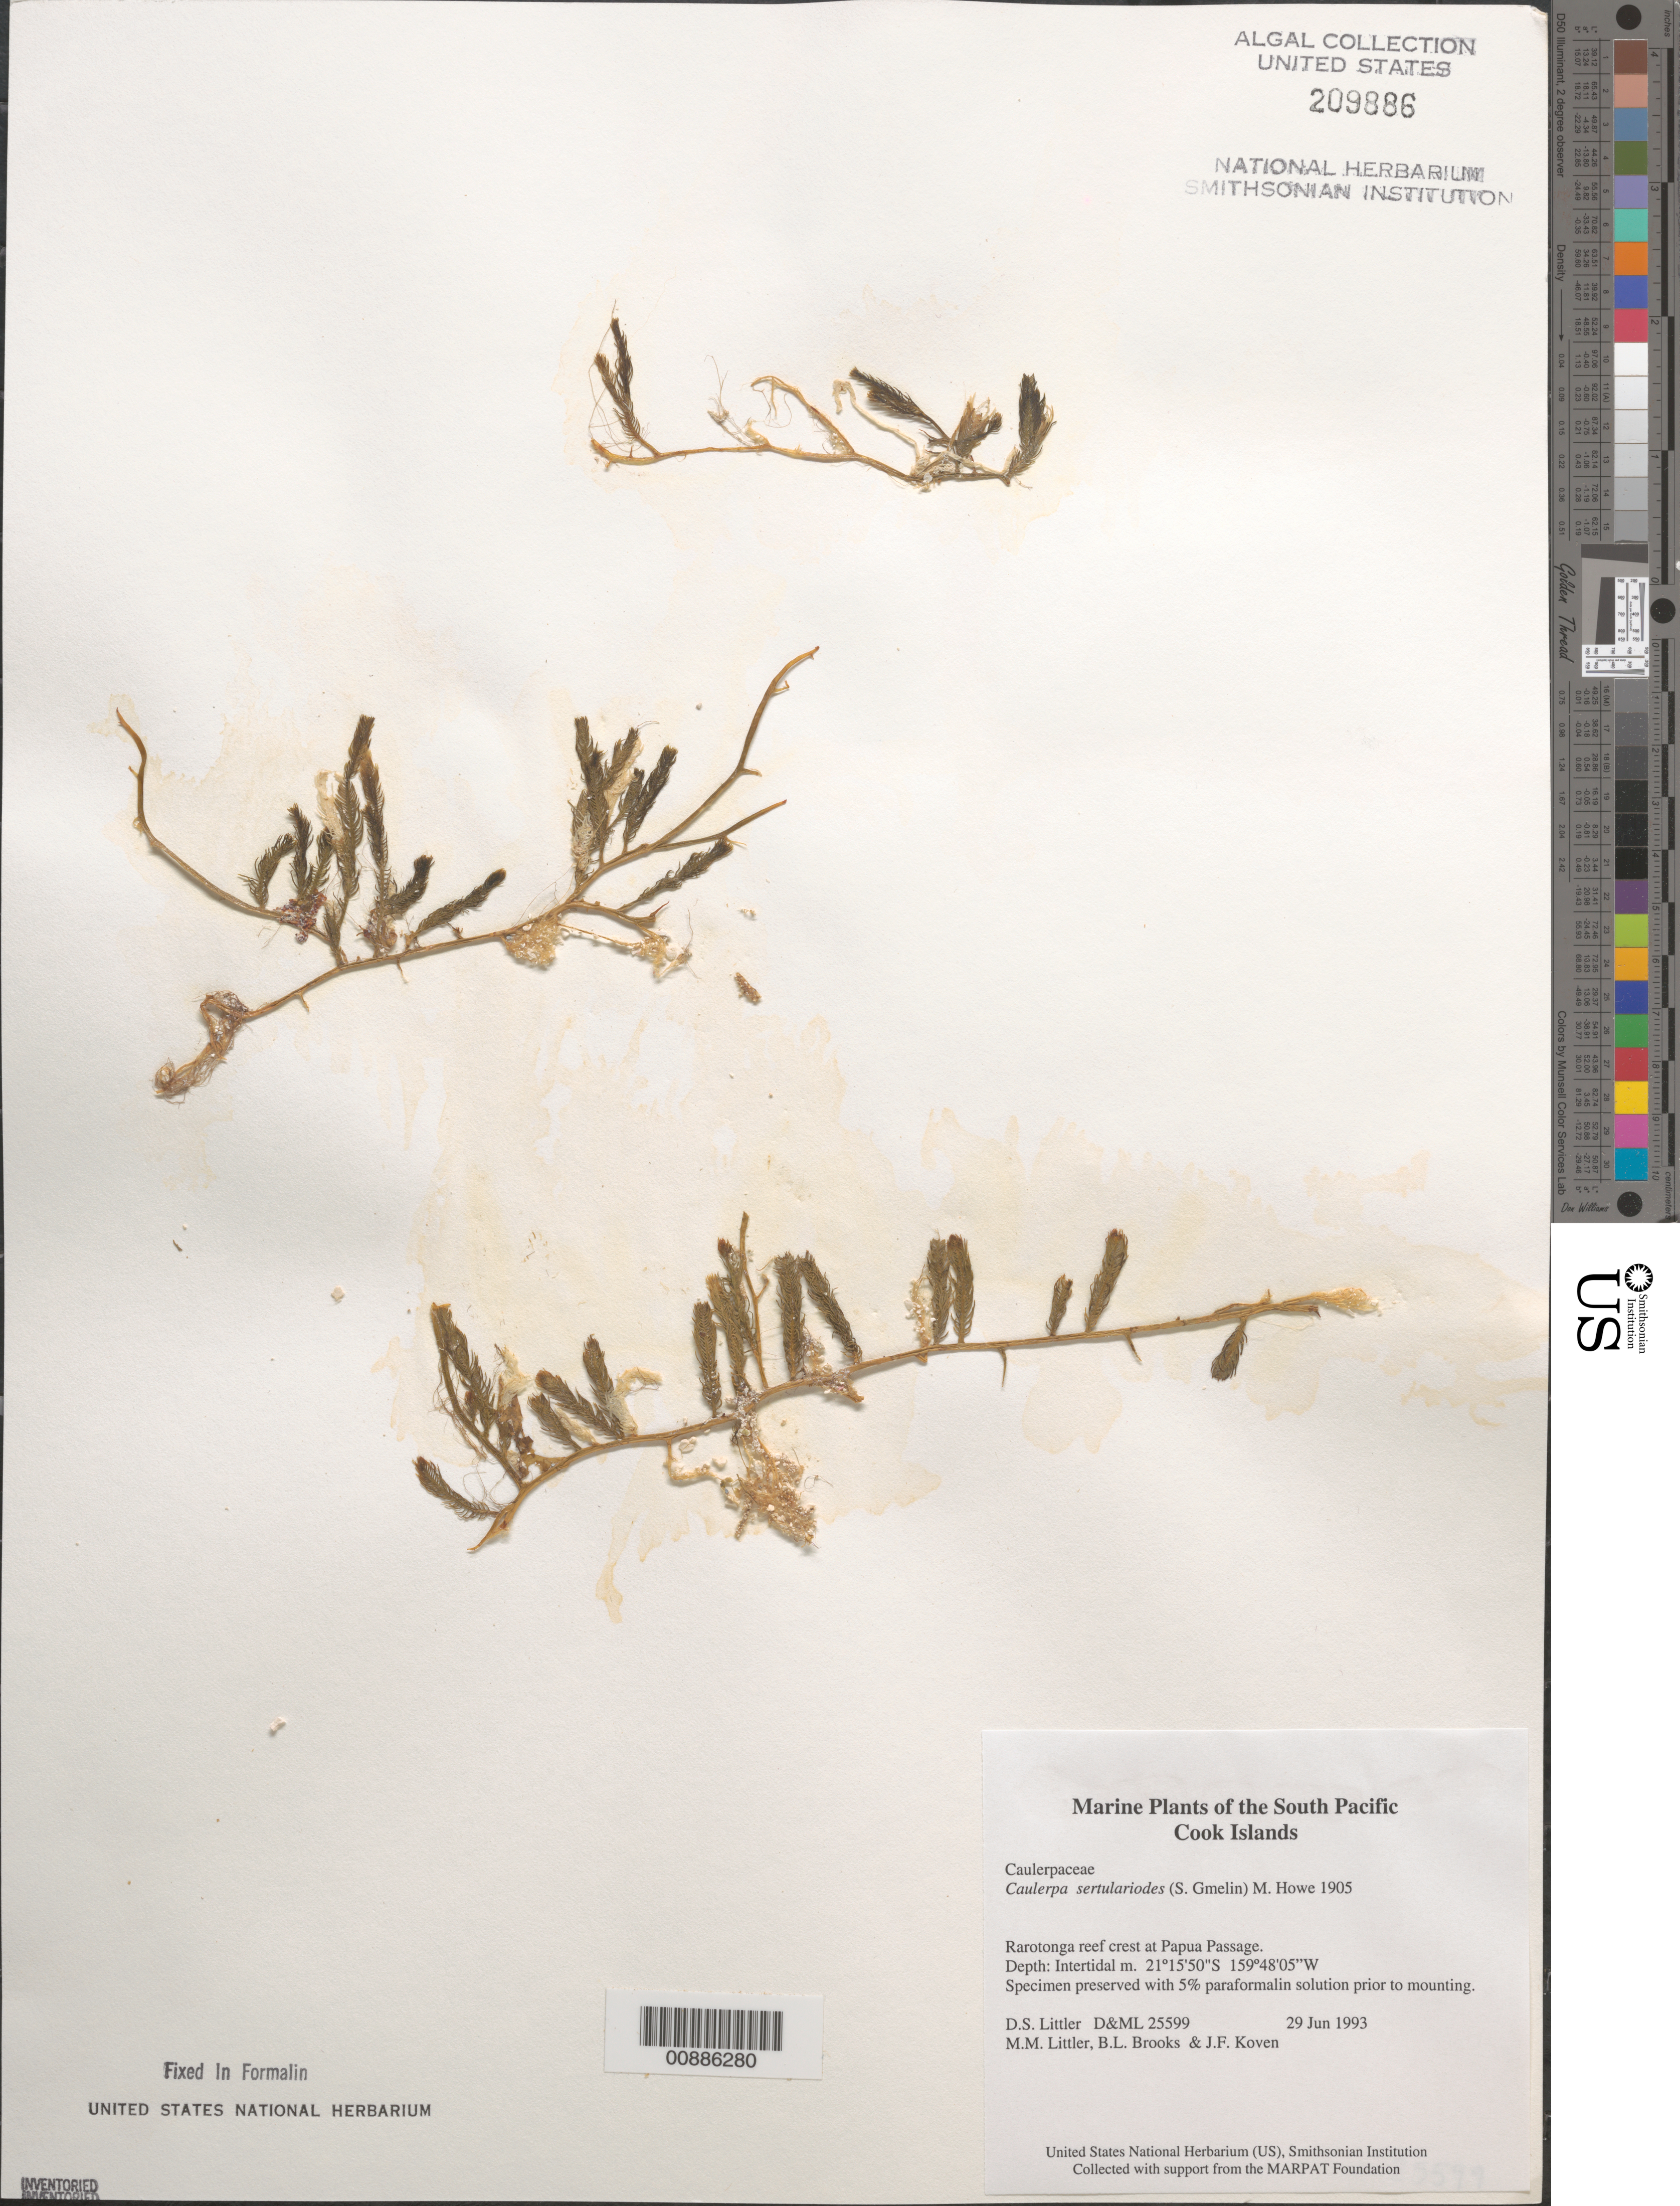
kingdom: Plantae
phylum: Chlorophyta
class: Ulvophyceae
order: Bryopsidales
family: Caulerpaceae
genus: Caulerpa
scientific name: Caulerpa sertularioides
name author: (S.G. Gmel.) M. Howe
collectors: D. S. Littler, M. M. Littler, B. Brooks & J. Koven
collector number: D&ML 25599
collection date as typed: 29 Jun 1993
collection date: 1993-06-29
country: Cook Islands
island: Rarotonga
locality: Rarotonga reef crest at Papua Passage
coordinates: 21 15'50"S, 159 48'05"W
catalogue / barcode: US 209886